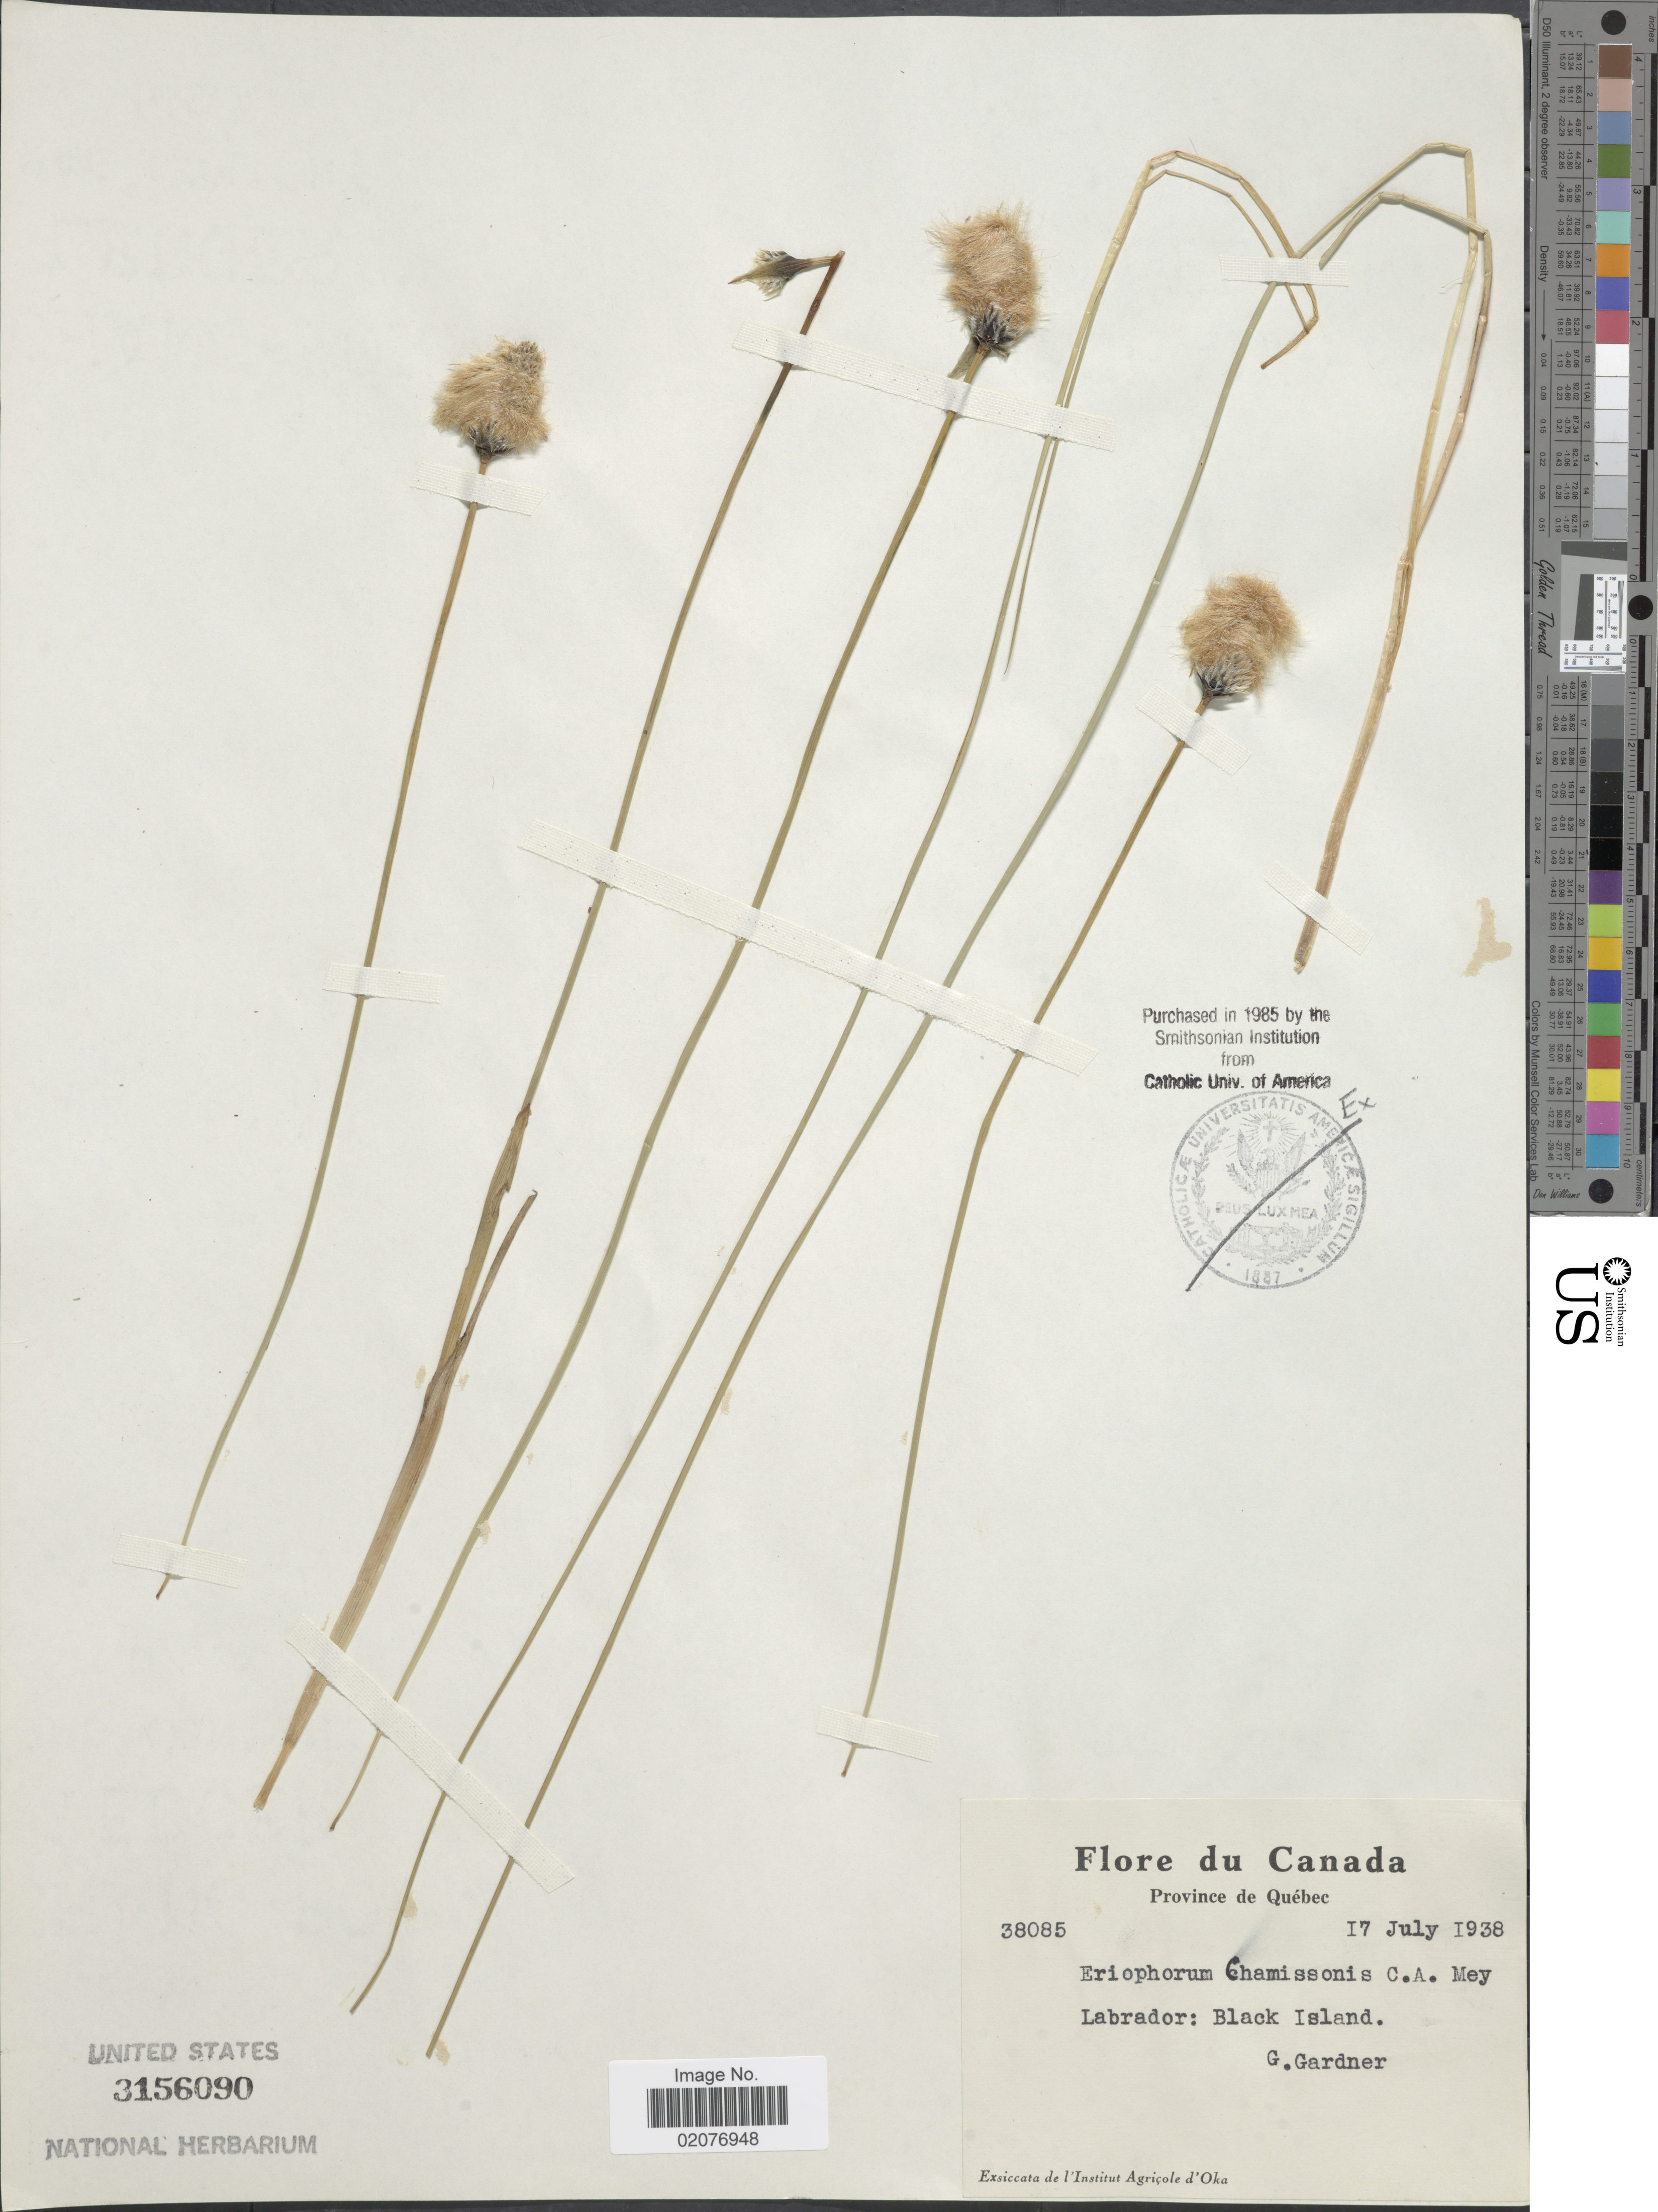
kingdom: Plantae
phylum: Tracheophyta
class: Liliopsida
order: Poales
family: Cyperaceae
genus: Eriophorum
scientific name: Eriophorum chamissonis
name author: C.A. Mey.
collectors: G. Gardner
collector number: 38085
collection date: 1938-07-17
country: Canada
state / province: Newfoundland and Labrador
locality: Province de Québec, Black Island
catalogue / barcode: US 3156090